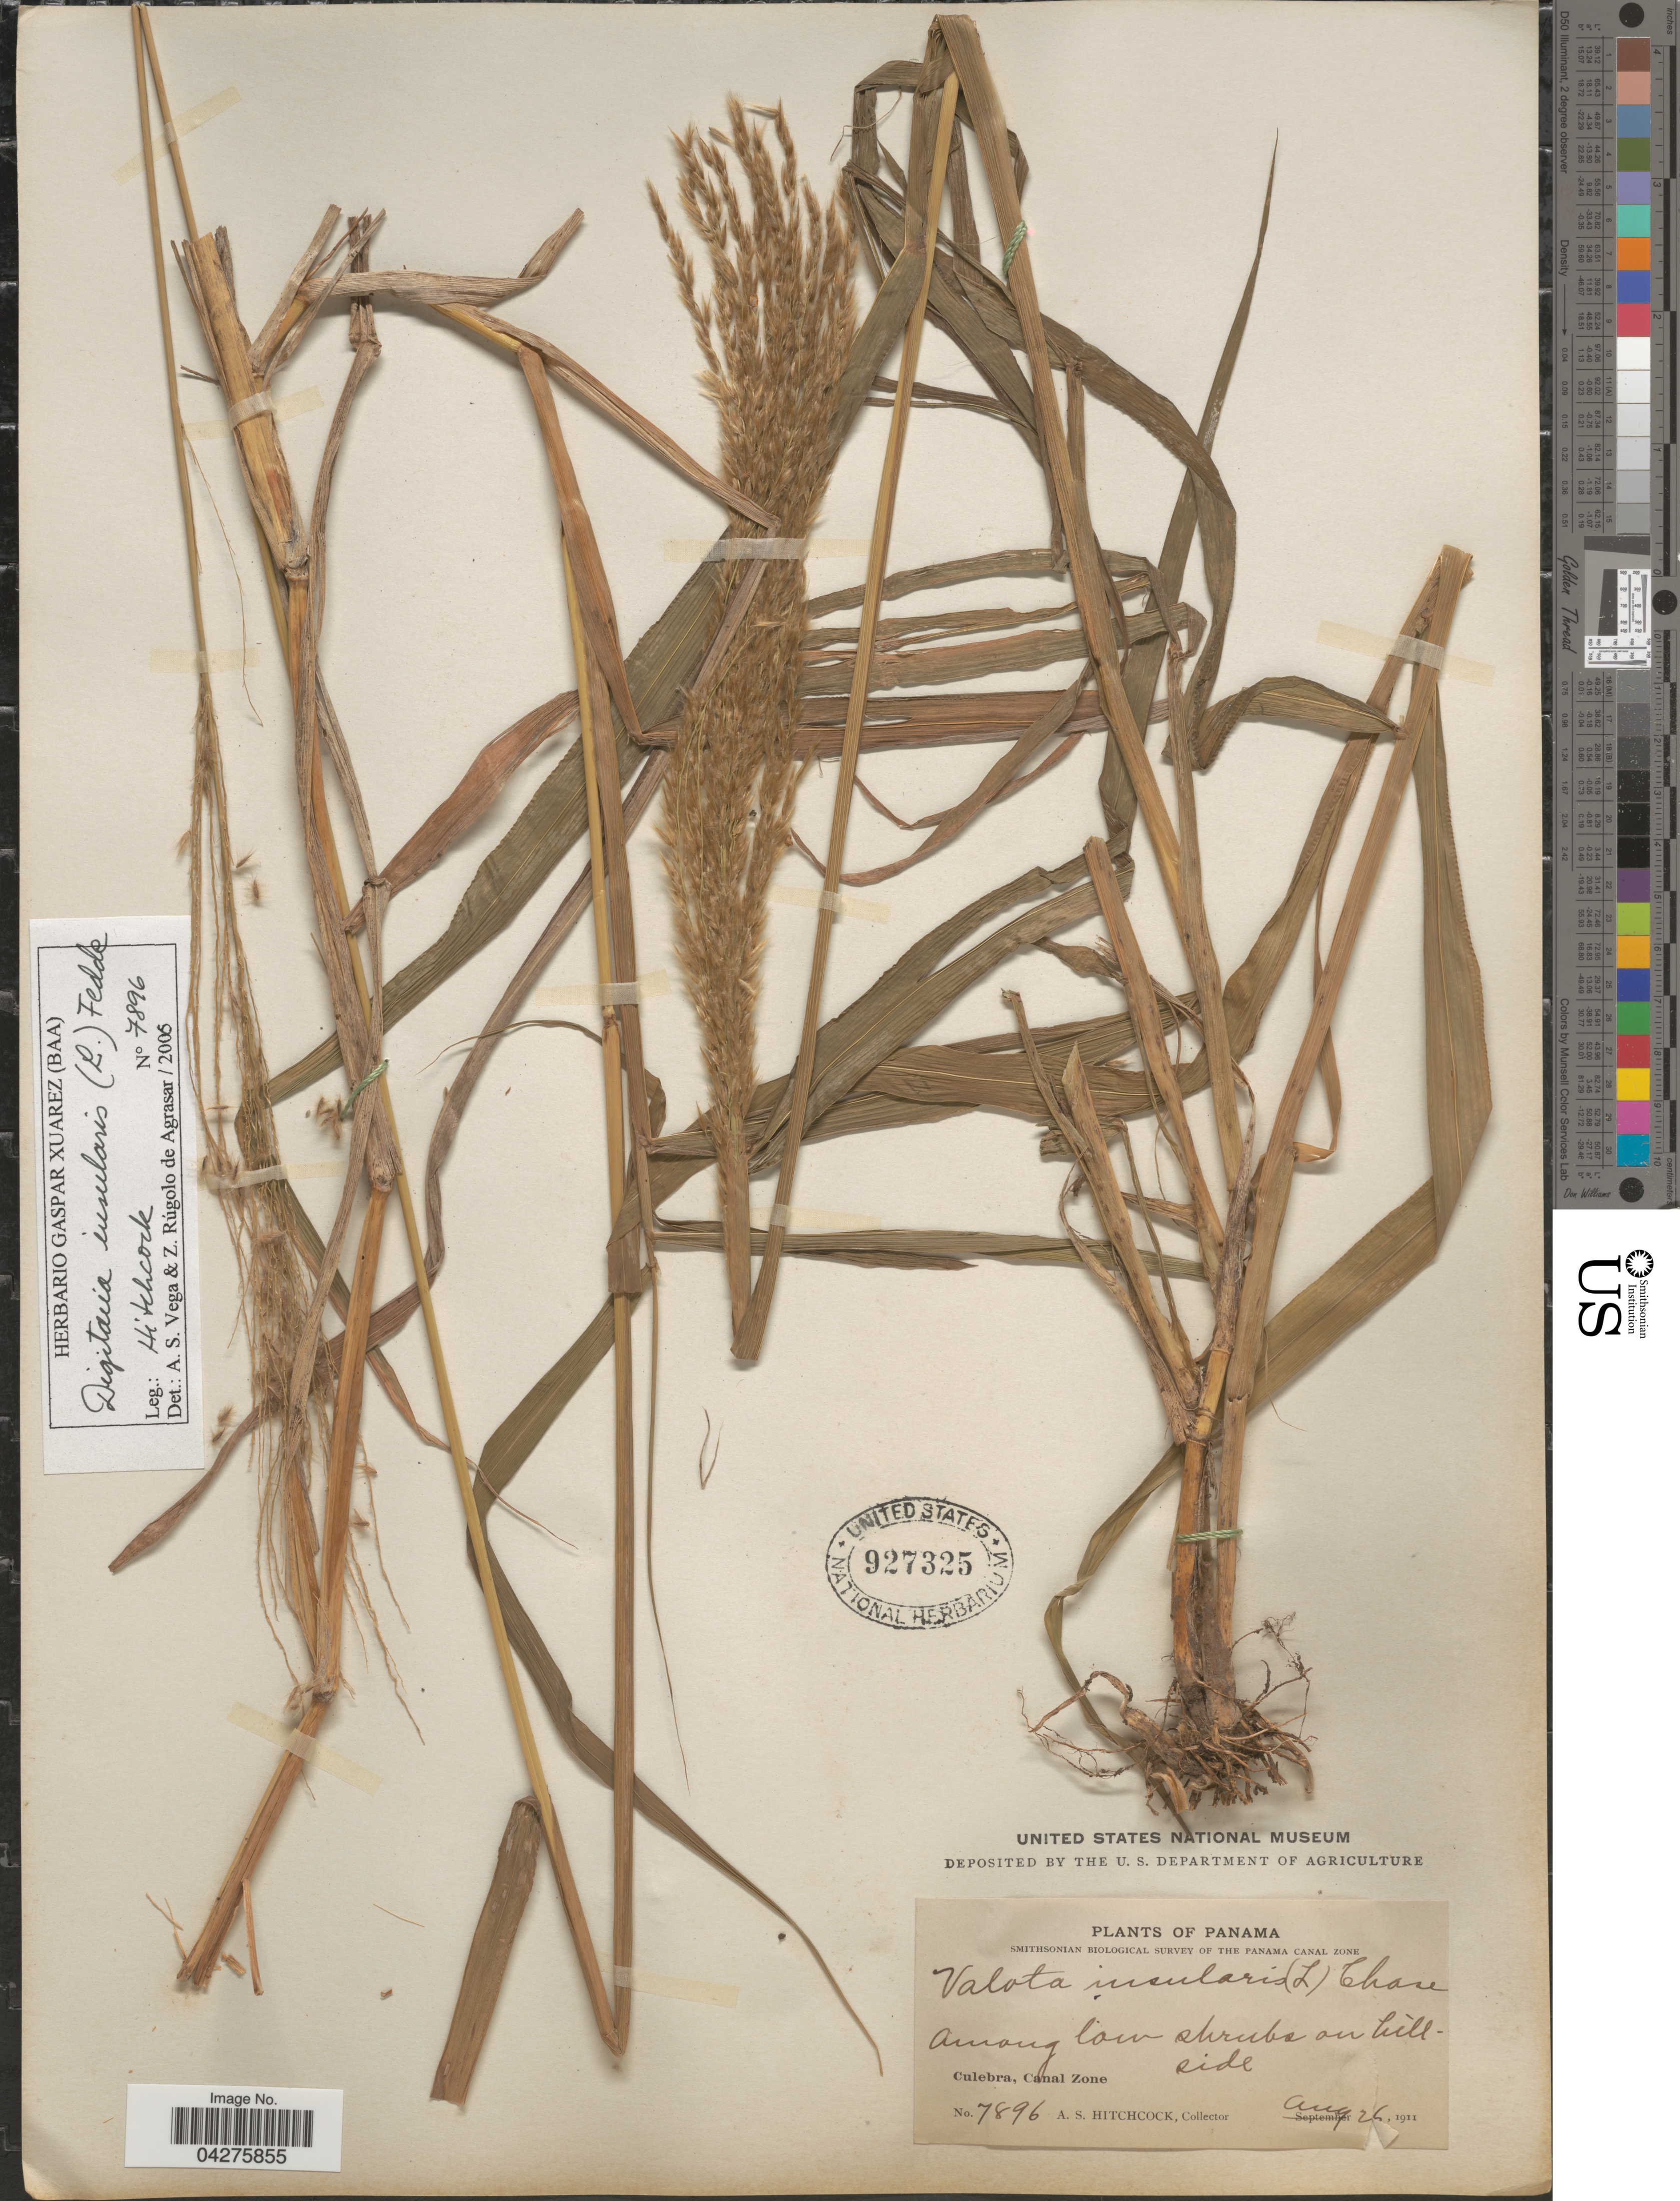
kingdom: Plantae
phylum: Tracheophyta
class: Liliopsida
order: Poales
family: Poaceae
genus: Digitaria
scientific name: Digitaria insularis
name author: (L.) Fedde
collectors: A. S. Hitchcock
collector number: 7896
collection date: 1911-08-26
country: Panama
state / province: Colón / Panamá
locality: Smithsonian Biological Survey of the Panama Canal Zone. On hillside. Culebra, Canal Zone.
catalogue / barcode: US 927325